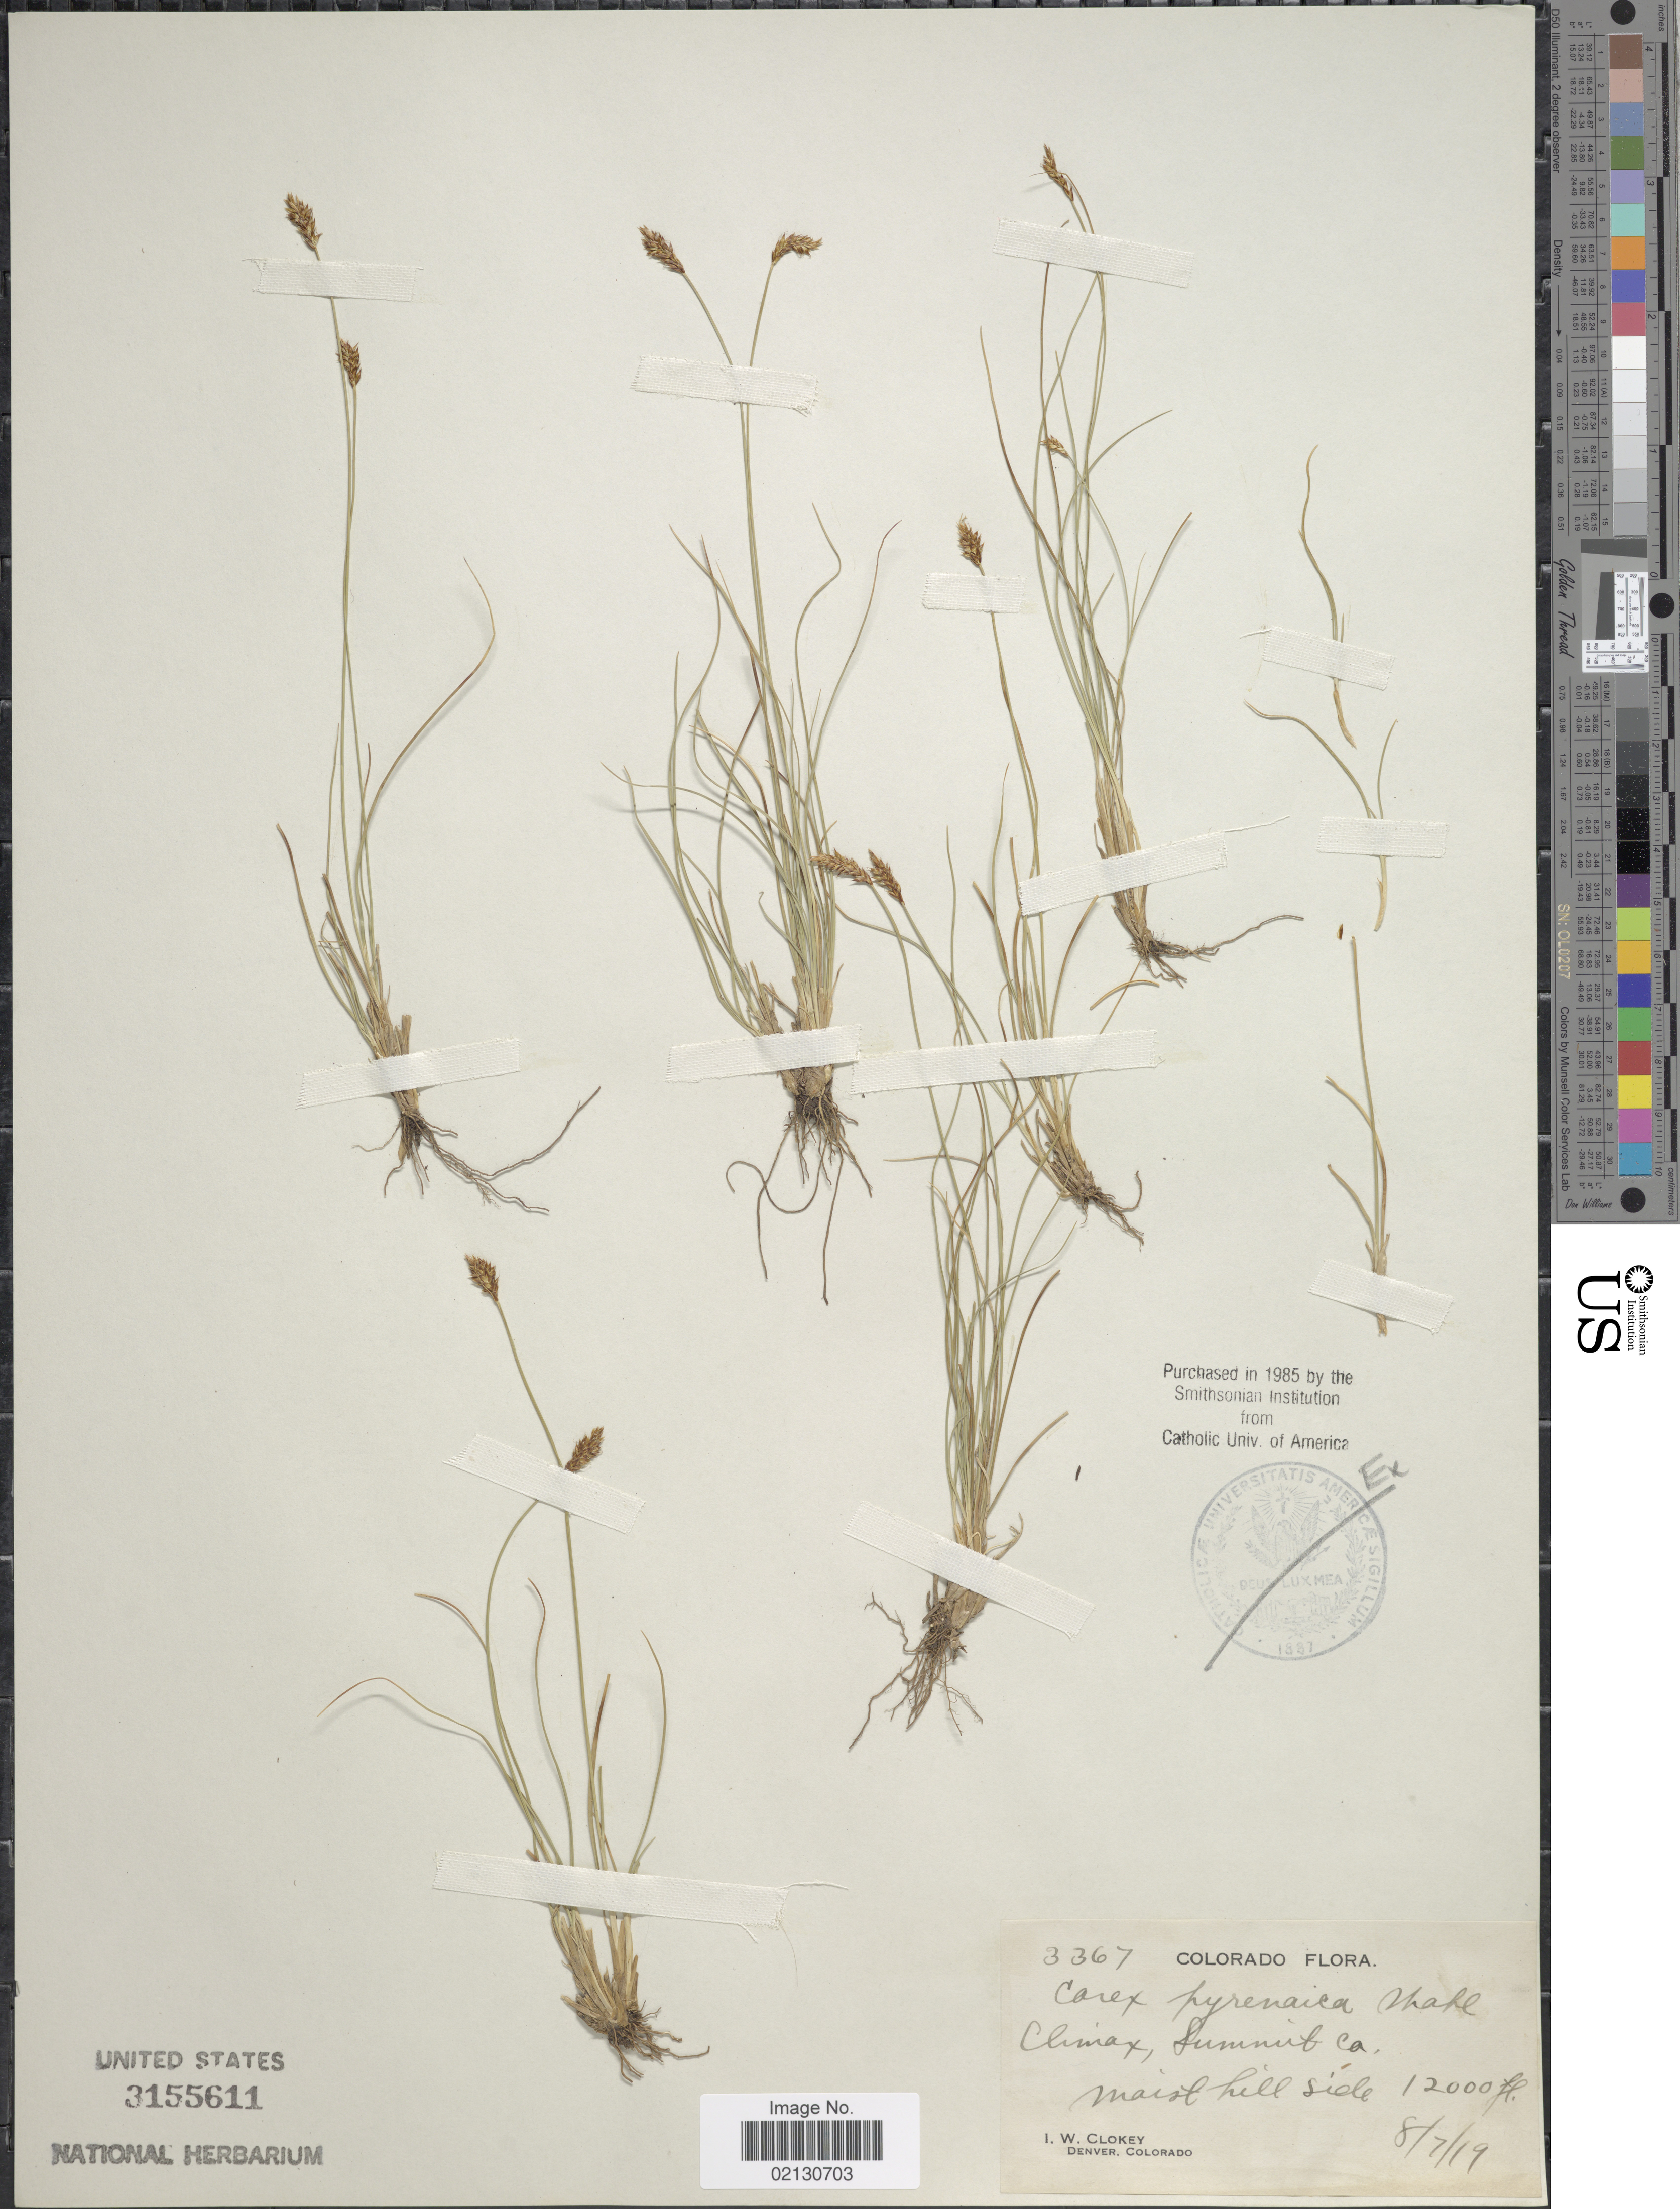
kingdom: Plantae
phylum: Tracheophyta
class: Liliopsida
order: Poales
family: Cyperaceae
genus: Carex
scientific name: Carex micropoda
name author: C.A. Mey.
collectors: I. W. Clokey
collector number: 3367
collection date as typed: Transcribed d/m/y: 7/8/19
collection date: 1919-08-07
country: United States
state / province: Colorado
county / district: Summit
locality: Climax, Summit Co.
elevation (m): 3658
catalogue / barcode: US 3155611